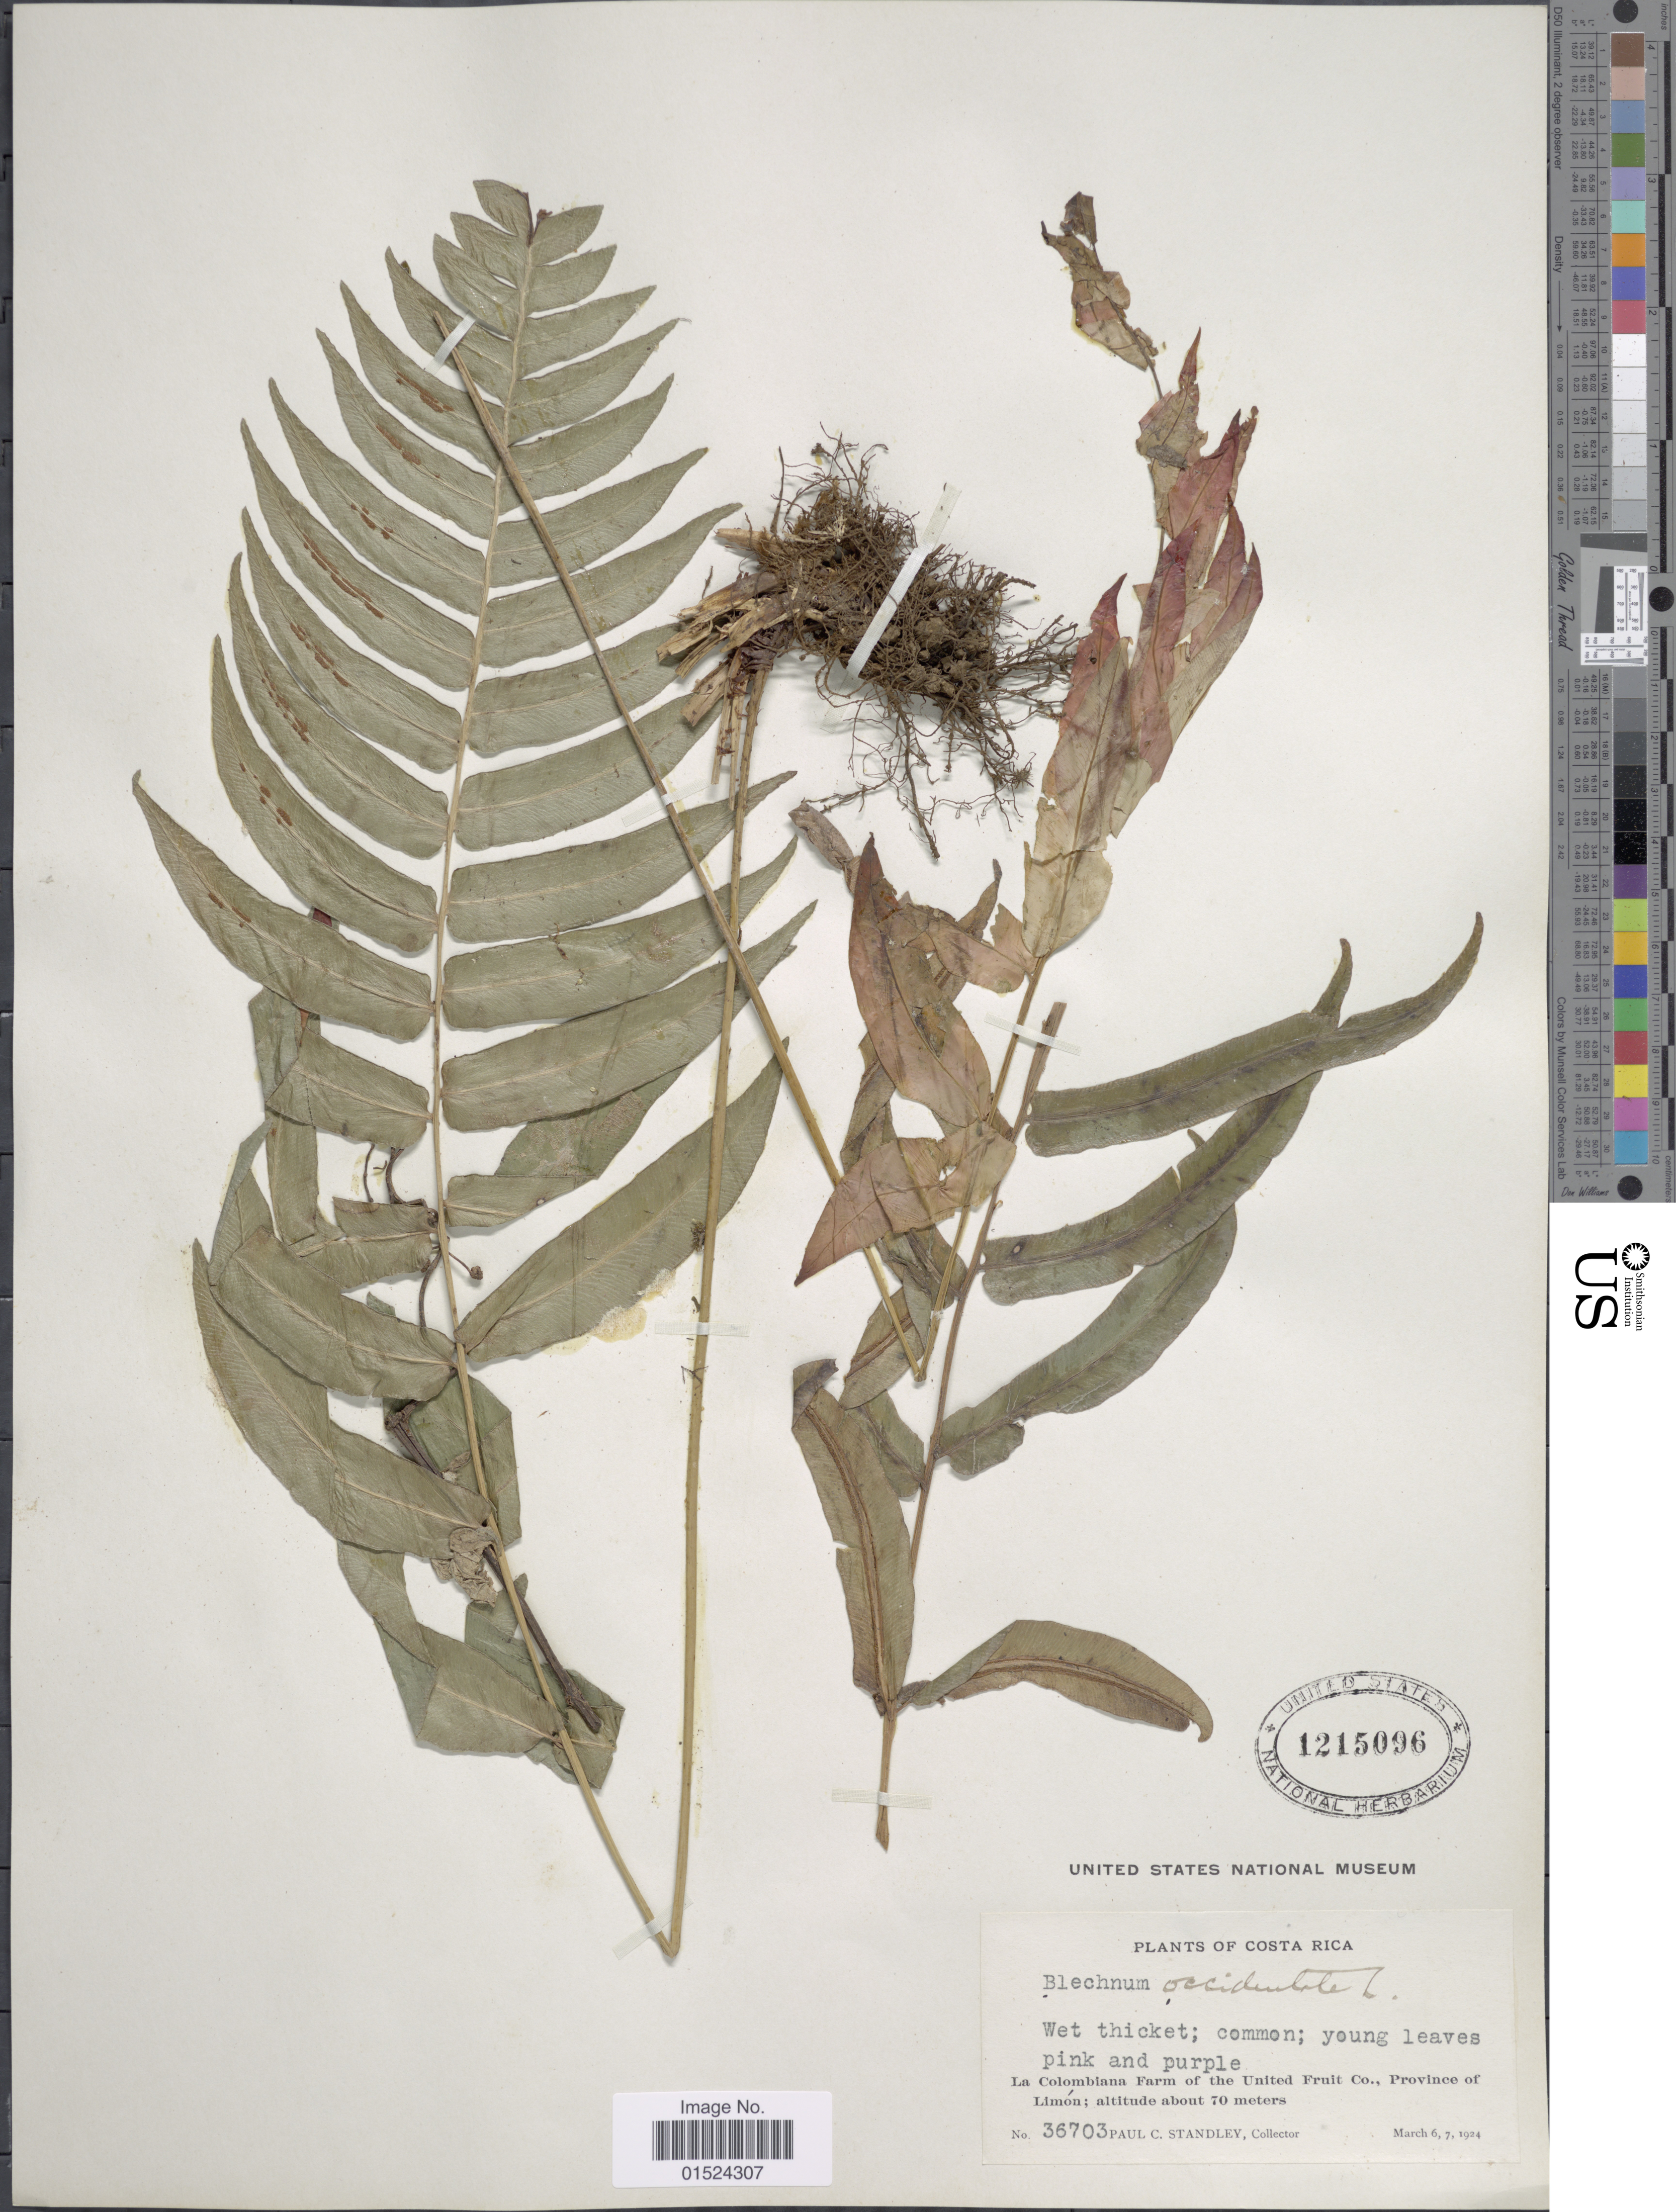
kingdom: Plantae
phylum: Tracheophyta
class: Polypodiopsida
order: Polypodiales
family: Blechnaceae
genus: Blechnum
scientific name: Blechnum occidentale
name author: L.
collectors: P. C. Standley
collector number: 36703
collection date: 1924-03-06/1924-03-07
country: Costa Rica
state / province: Limón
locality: La Colombiana Farm of the United Fruit Co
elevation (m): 70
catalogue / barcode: US 1215096